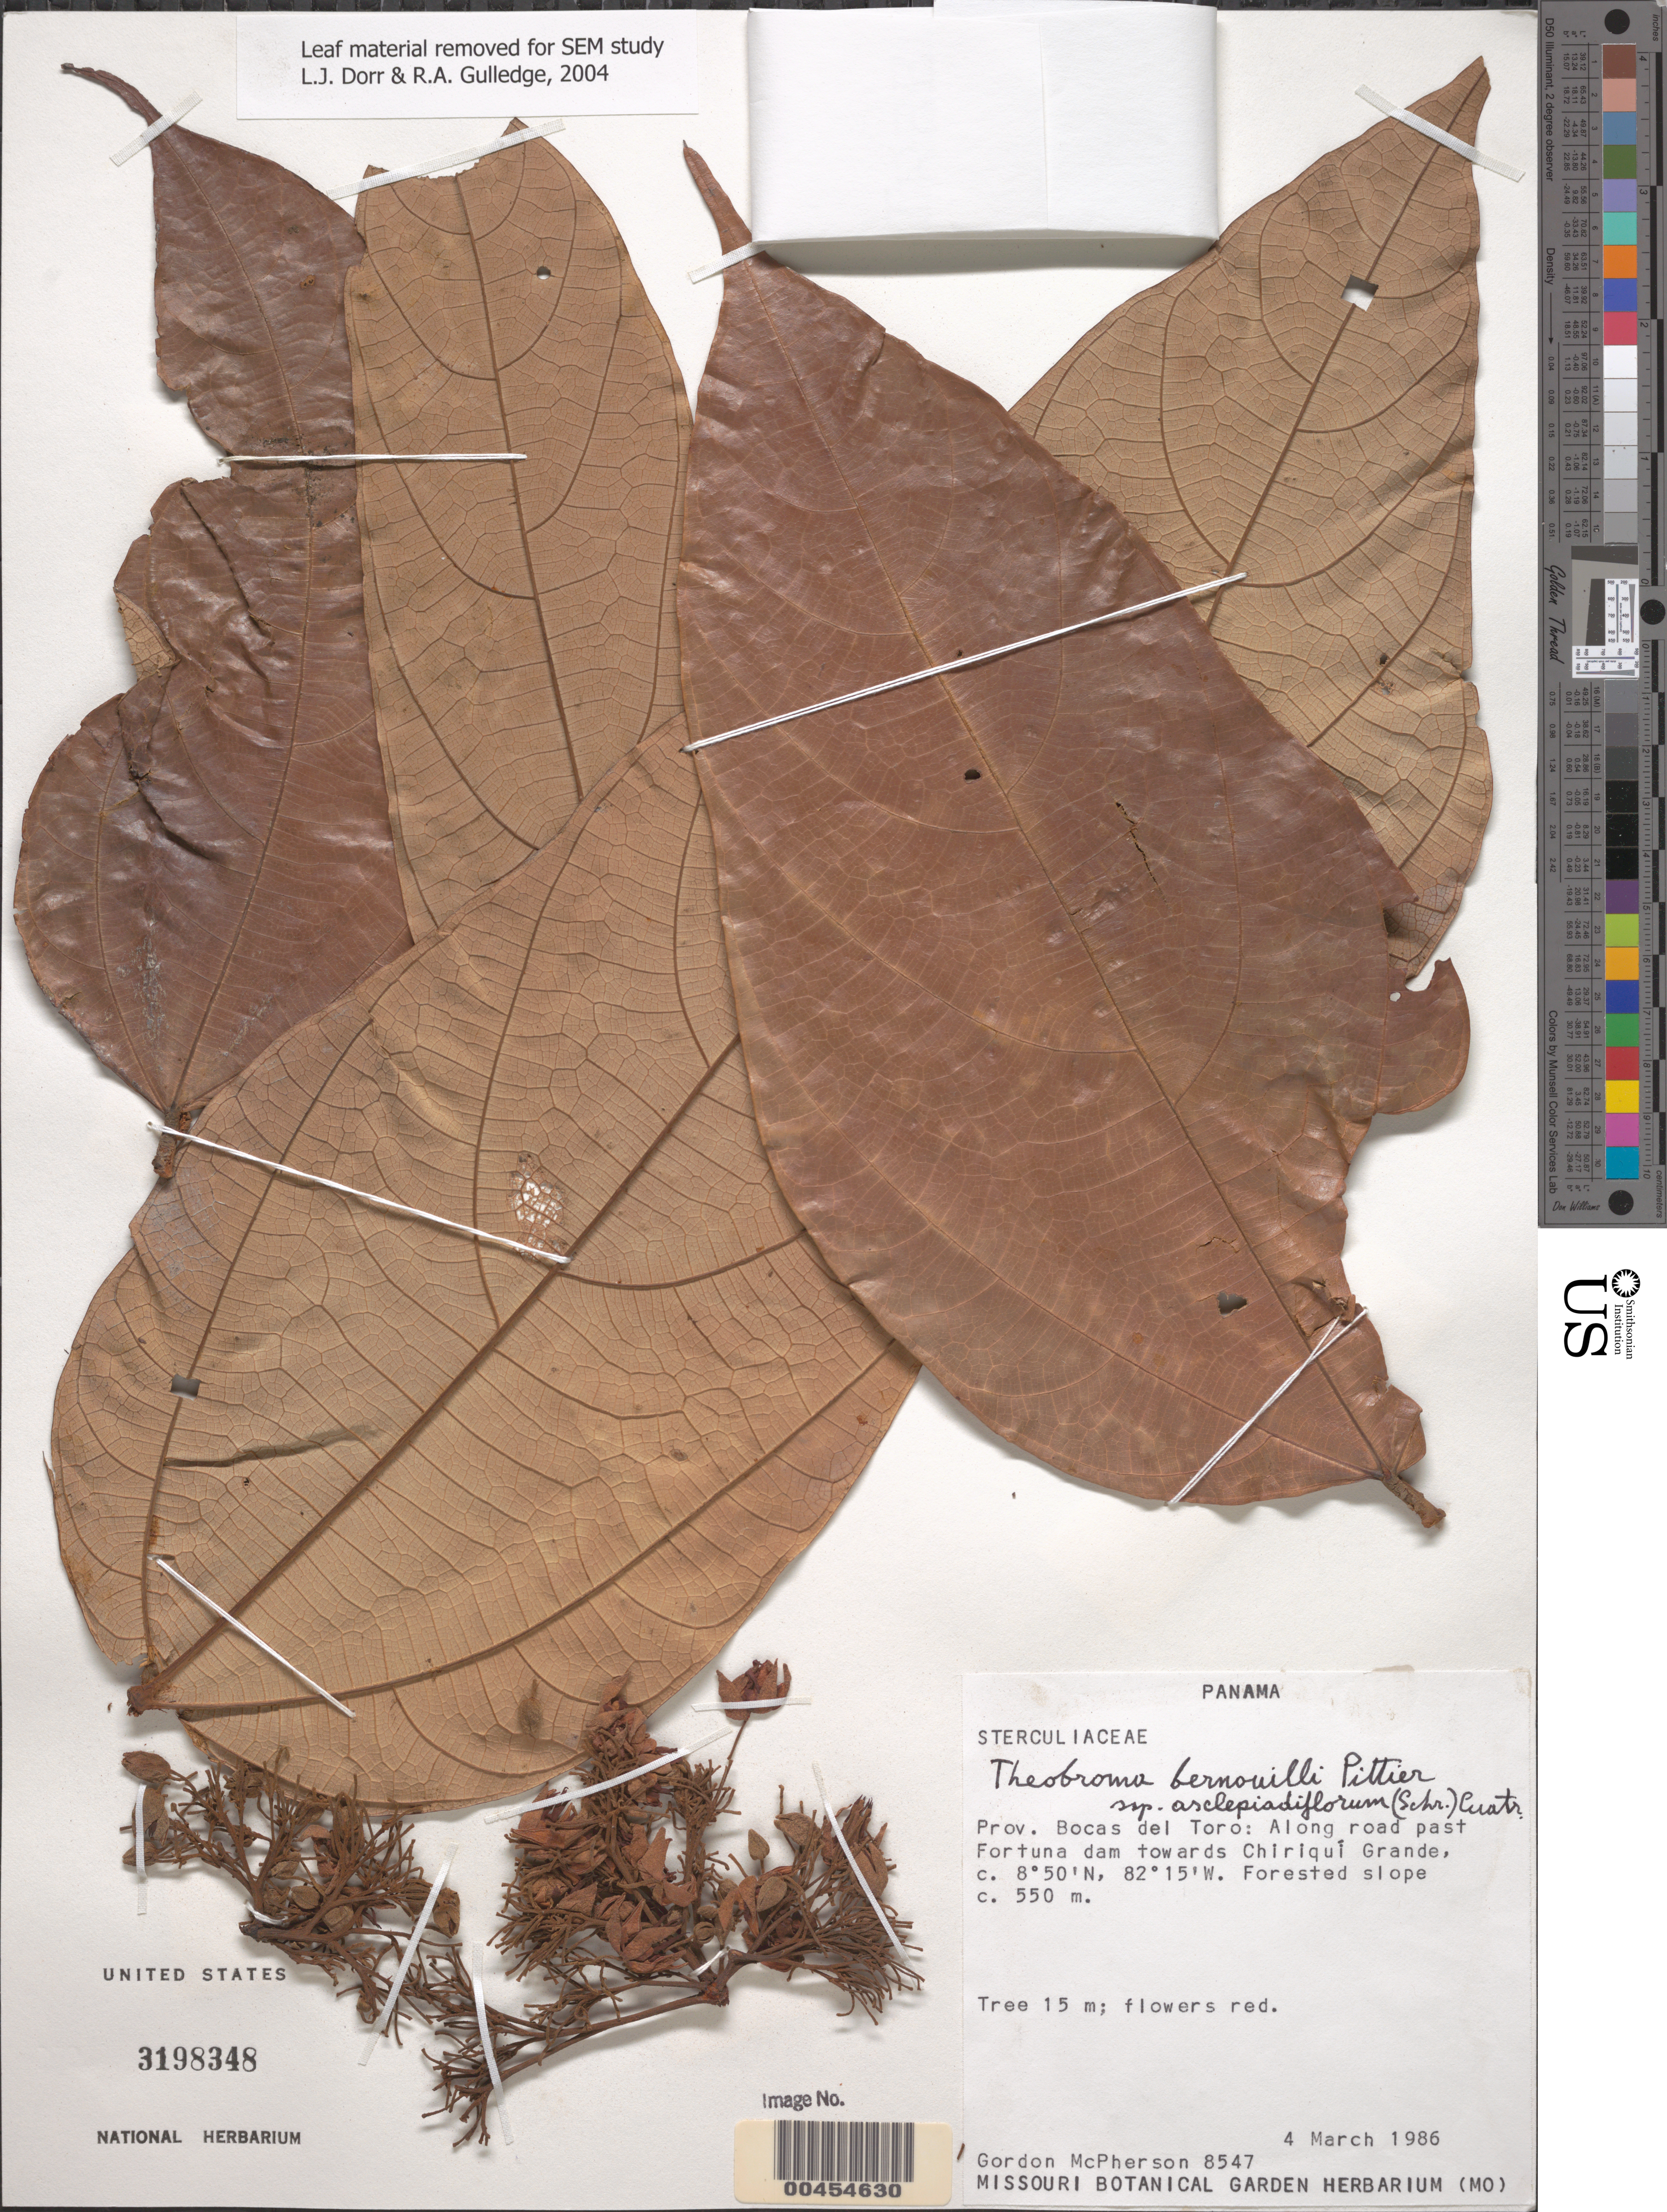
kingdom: Plantae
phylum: Tracheophyta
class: Magnoliopsida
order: Malvales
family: Malvaceae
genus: Theobroma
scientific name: Theobroma bernouillii subsp. asclepiadiflorum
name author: (Schery) Cuatrec.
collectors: G. D. McPherson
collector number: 8547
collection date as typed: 04 Mar 1986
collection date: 1986-03-04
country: Panama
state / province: Bocas del Toro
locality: Along road past Fortuna Dam; towards Chiriquí Grande Fortuna Dam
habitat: forested slope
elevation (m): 550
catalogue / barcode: US 3198348